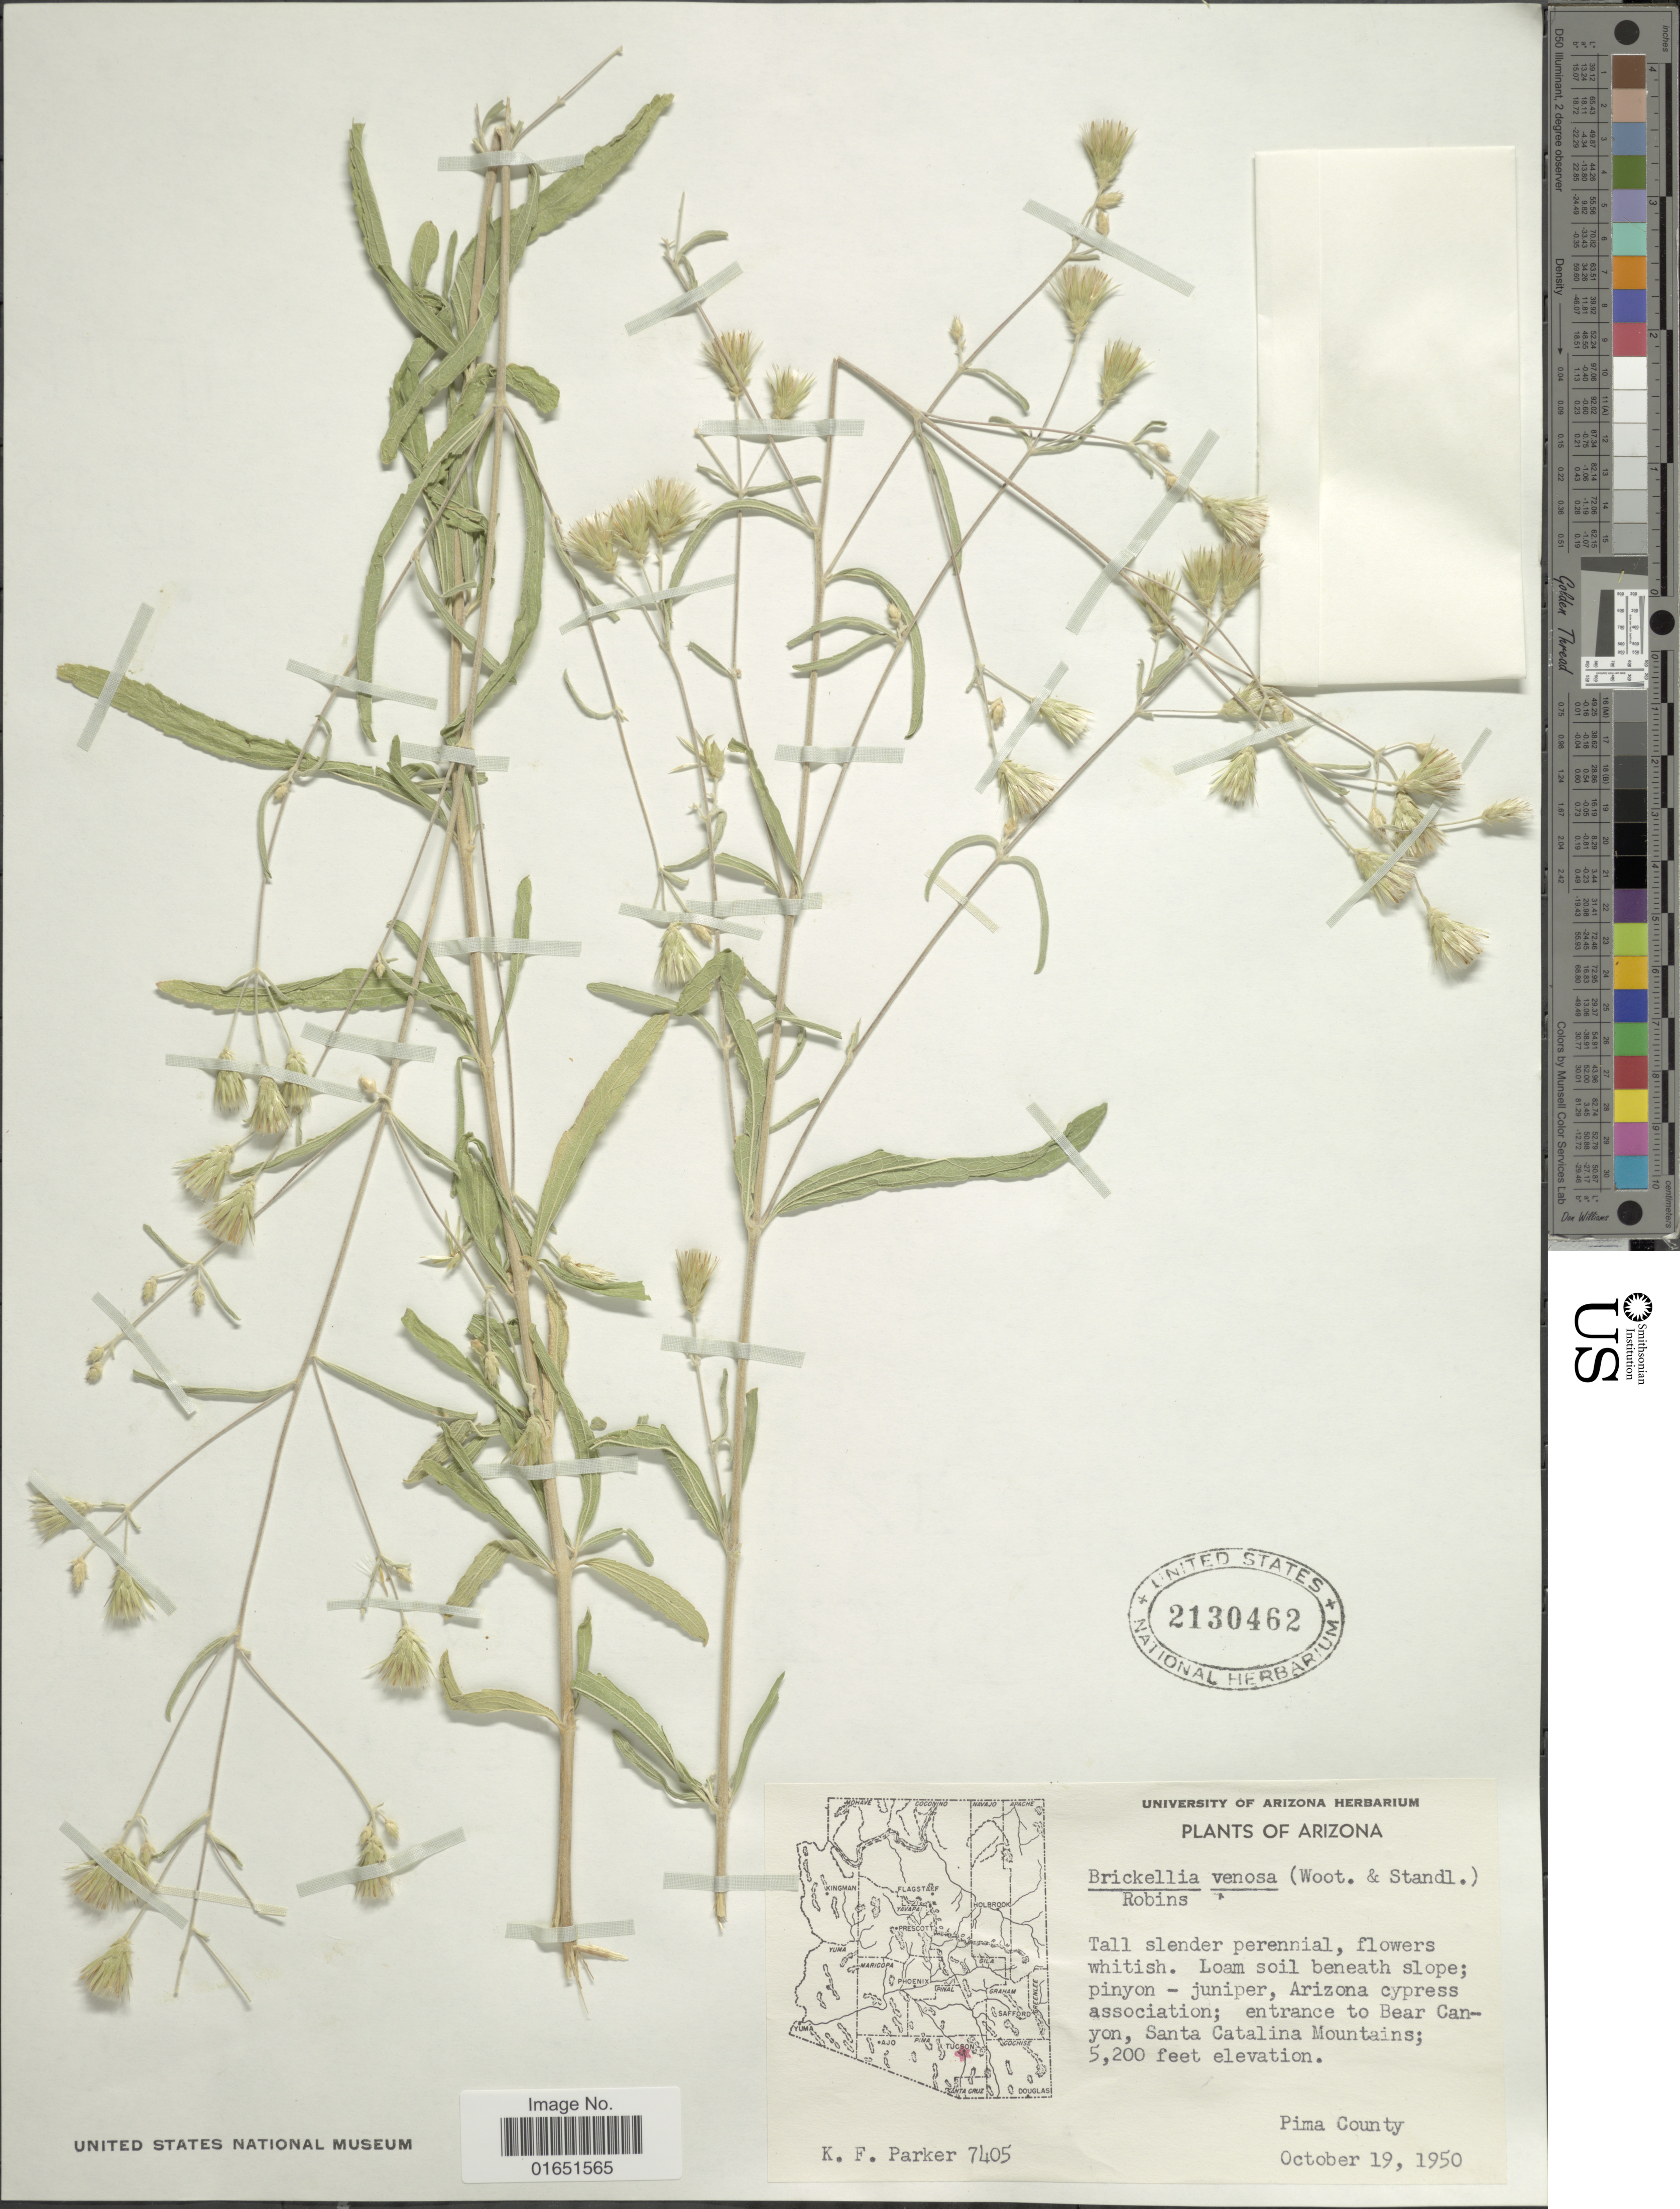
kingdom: Plantae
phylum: Tracheophyta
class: Magnoliopsida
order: Asterales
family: Asteraceae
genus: Brickellia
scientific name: Brickellia venosa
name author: (Wooton & Standl.) B.L. Rob.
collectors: K. F. Parker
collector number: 7405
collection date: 1950-10-19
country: United States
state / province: Arizona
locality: Loam soil beneath slope; pinyon - juniper, Arizona cypress association; entrance to Bear Canyon, Santa Catalina Mountains, Pima County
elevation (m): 1585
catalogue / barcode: US 2130462